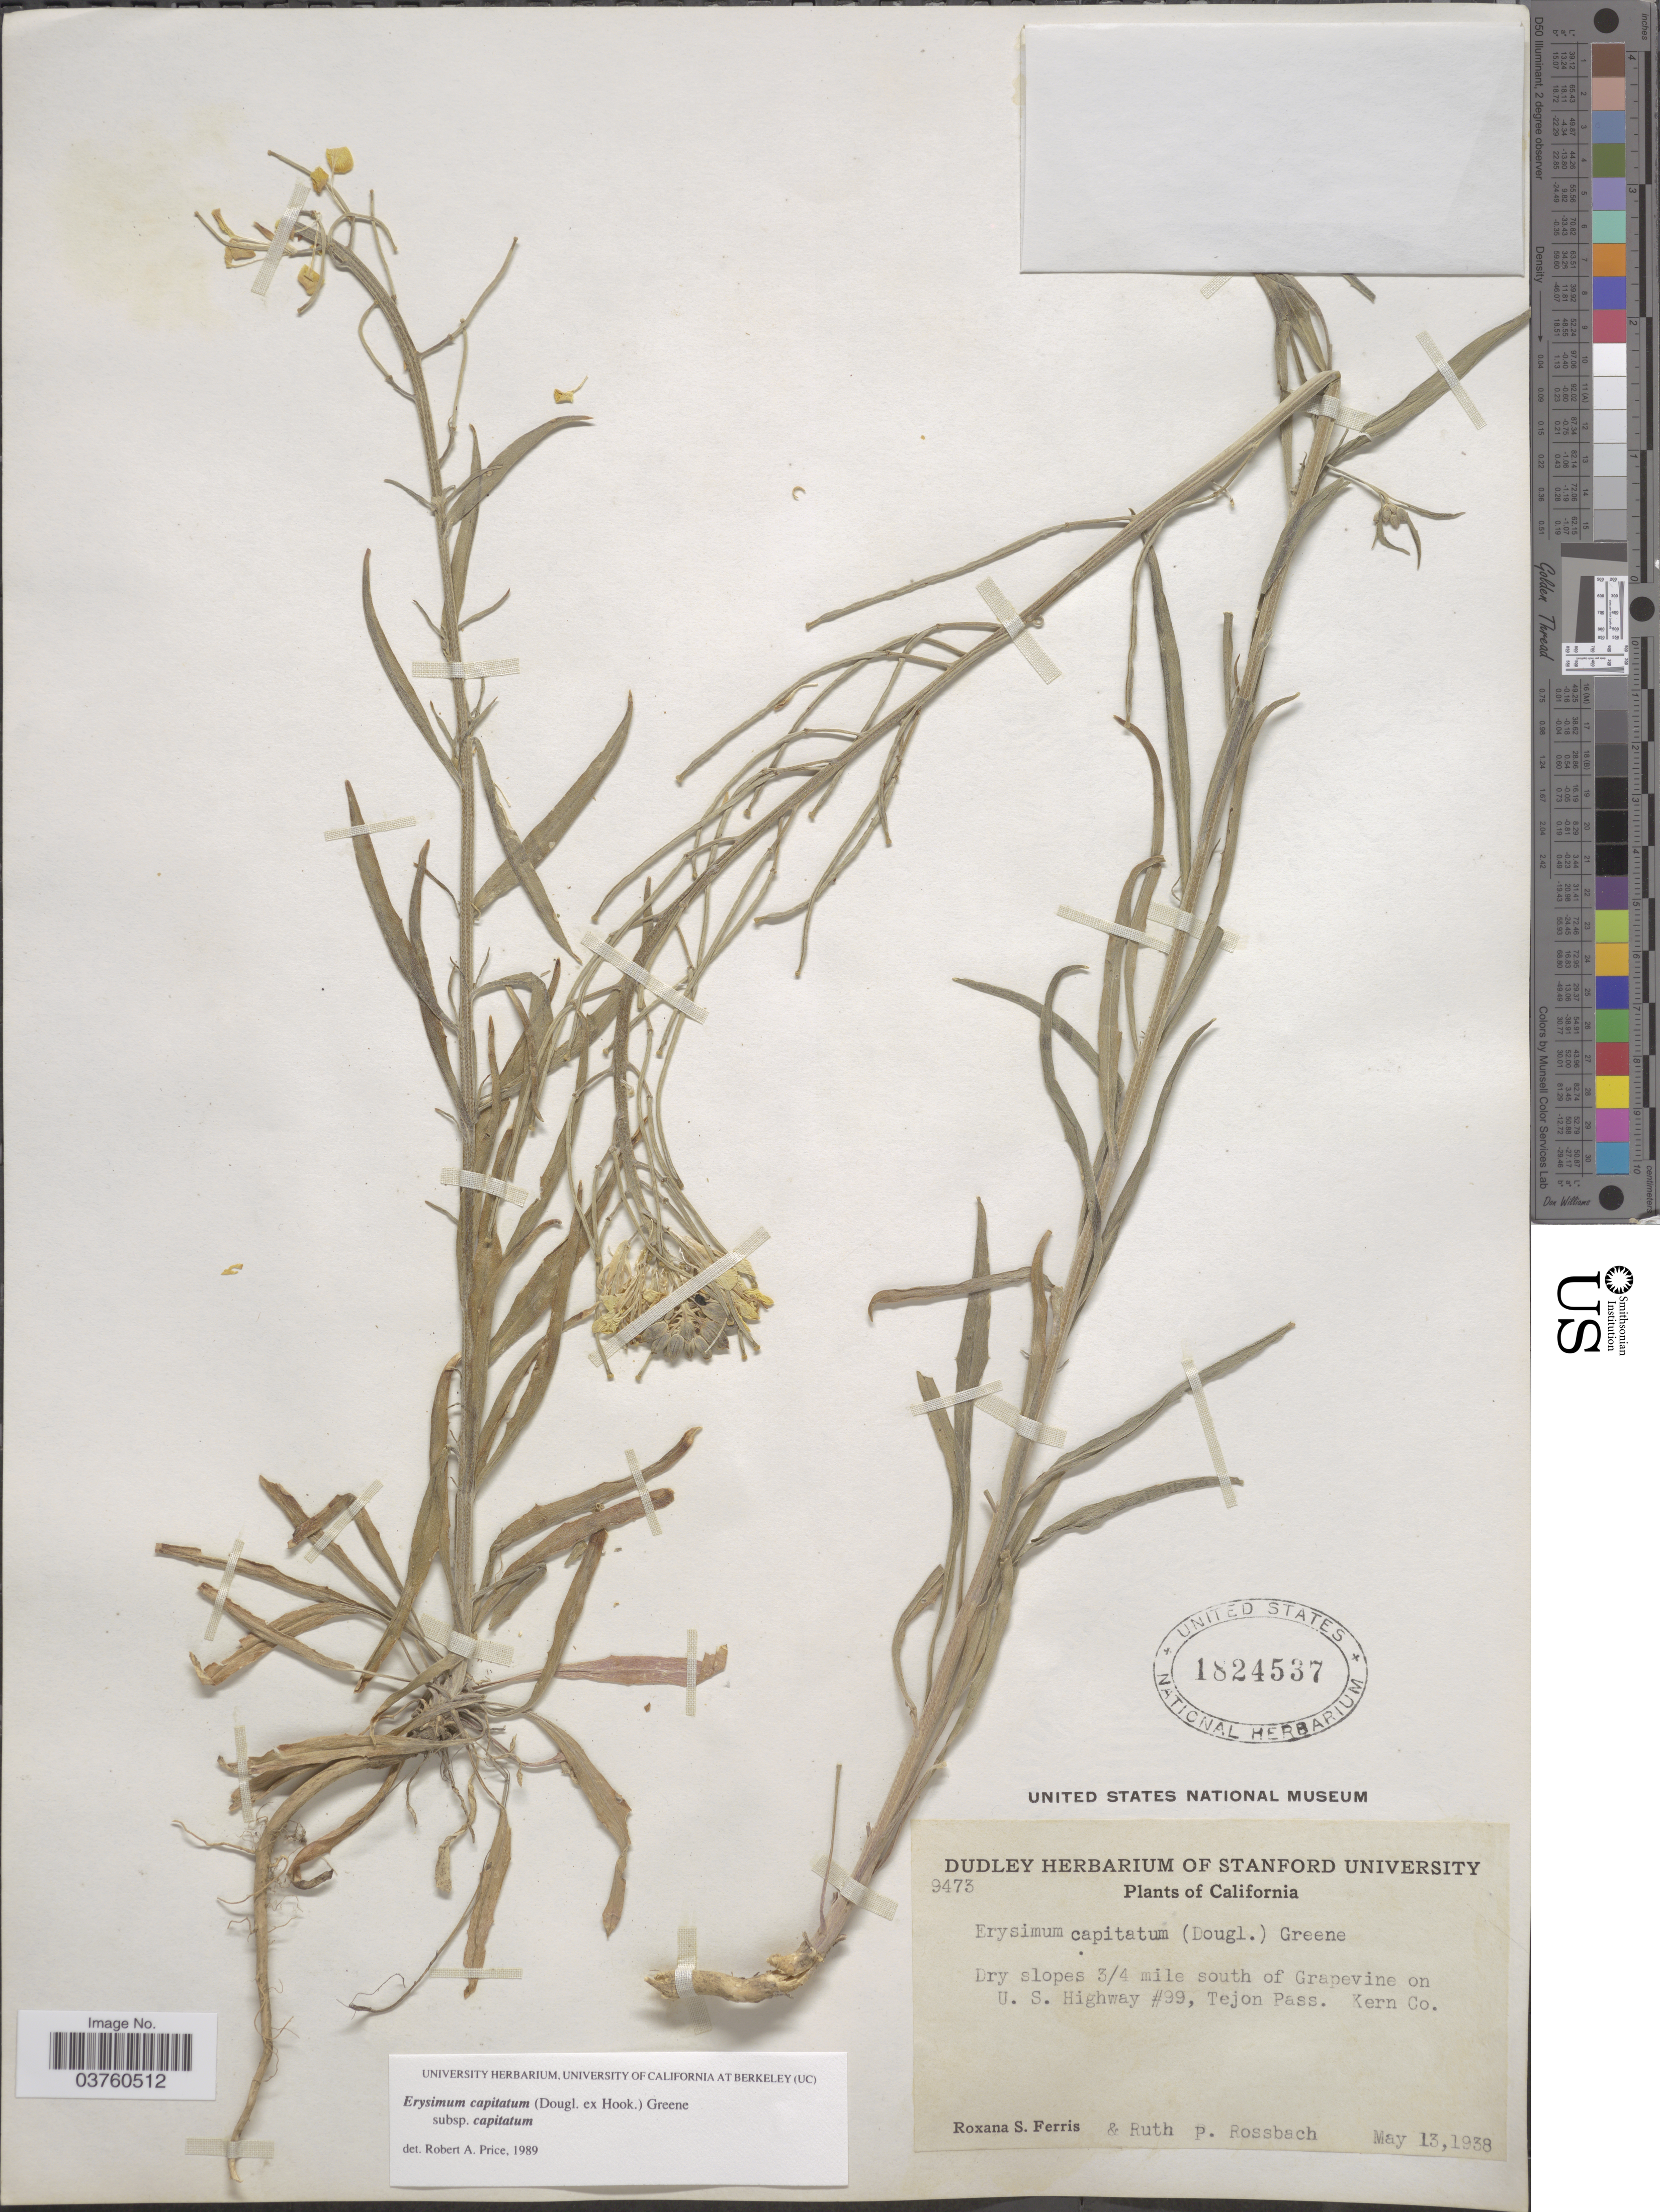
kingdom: Plantae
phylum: Tracheophyta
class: Magnoliopsida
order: Brassicales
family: Brassicaceae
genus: Erysimum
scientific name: Erysimum capitatum subsp. capitatum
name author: (Douglas ex Hook.) Greene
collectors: R. S. Ferris & R. P. Rossbach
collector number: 9473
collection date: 1938-05-13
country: United States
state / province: California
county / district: Kern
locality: Dry slopes 3/4 mile south of Grapevine on U. S. Highway #99, Tejon Pass. Kern Co.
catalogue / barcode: US 1824537